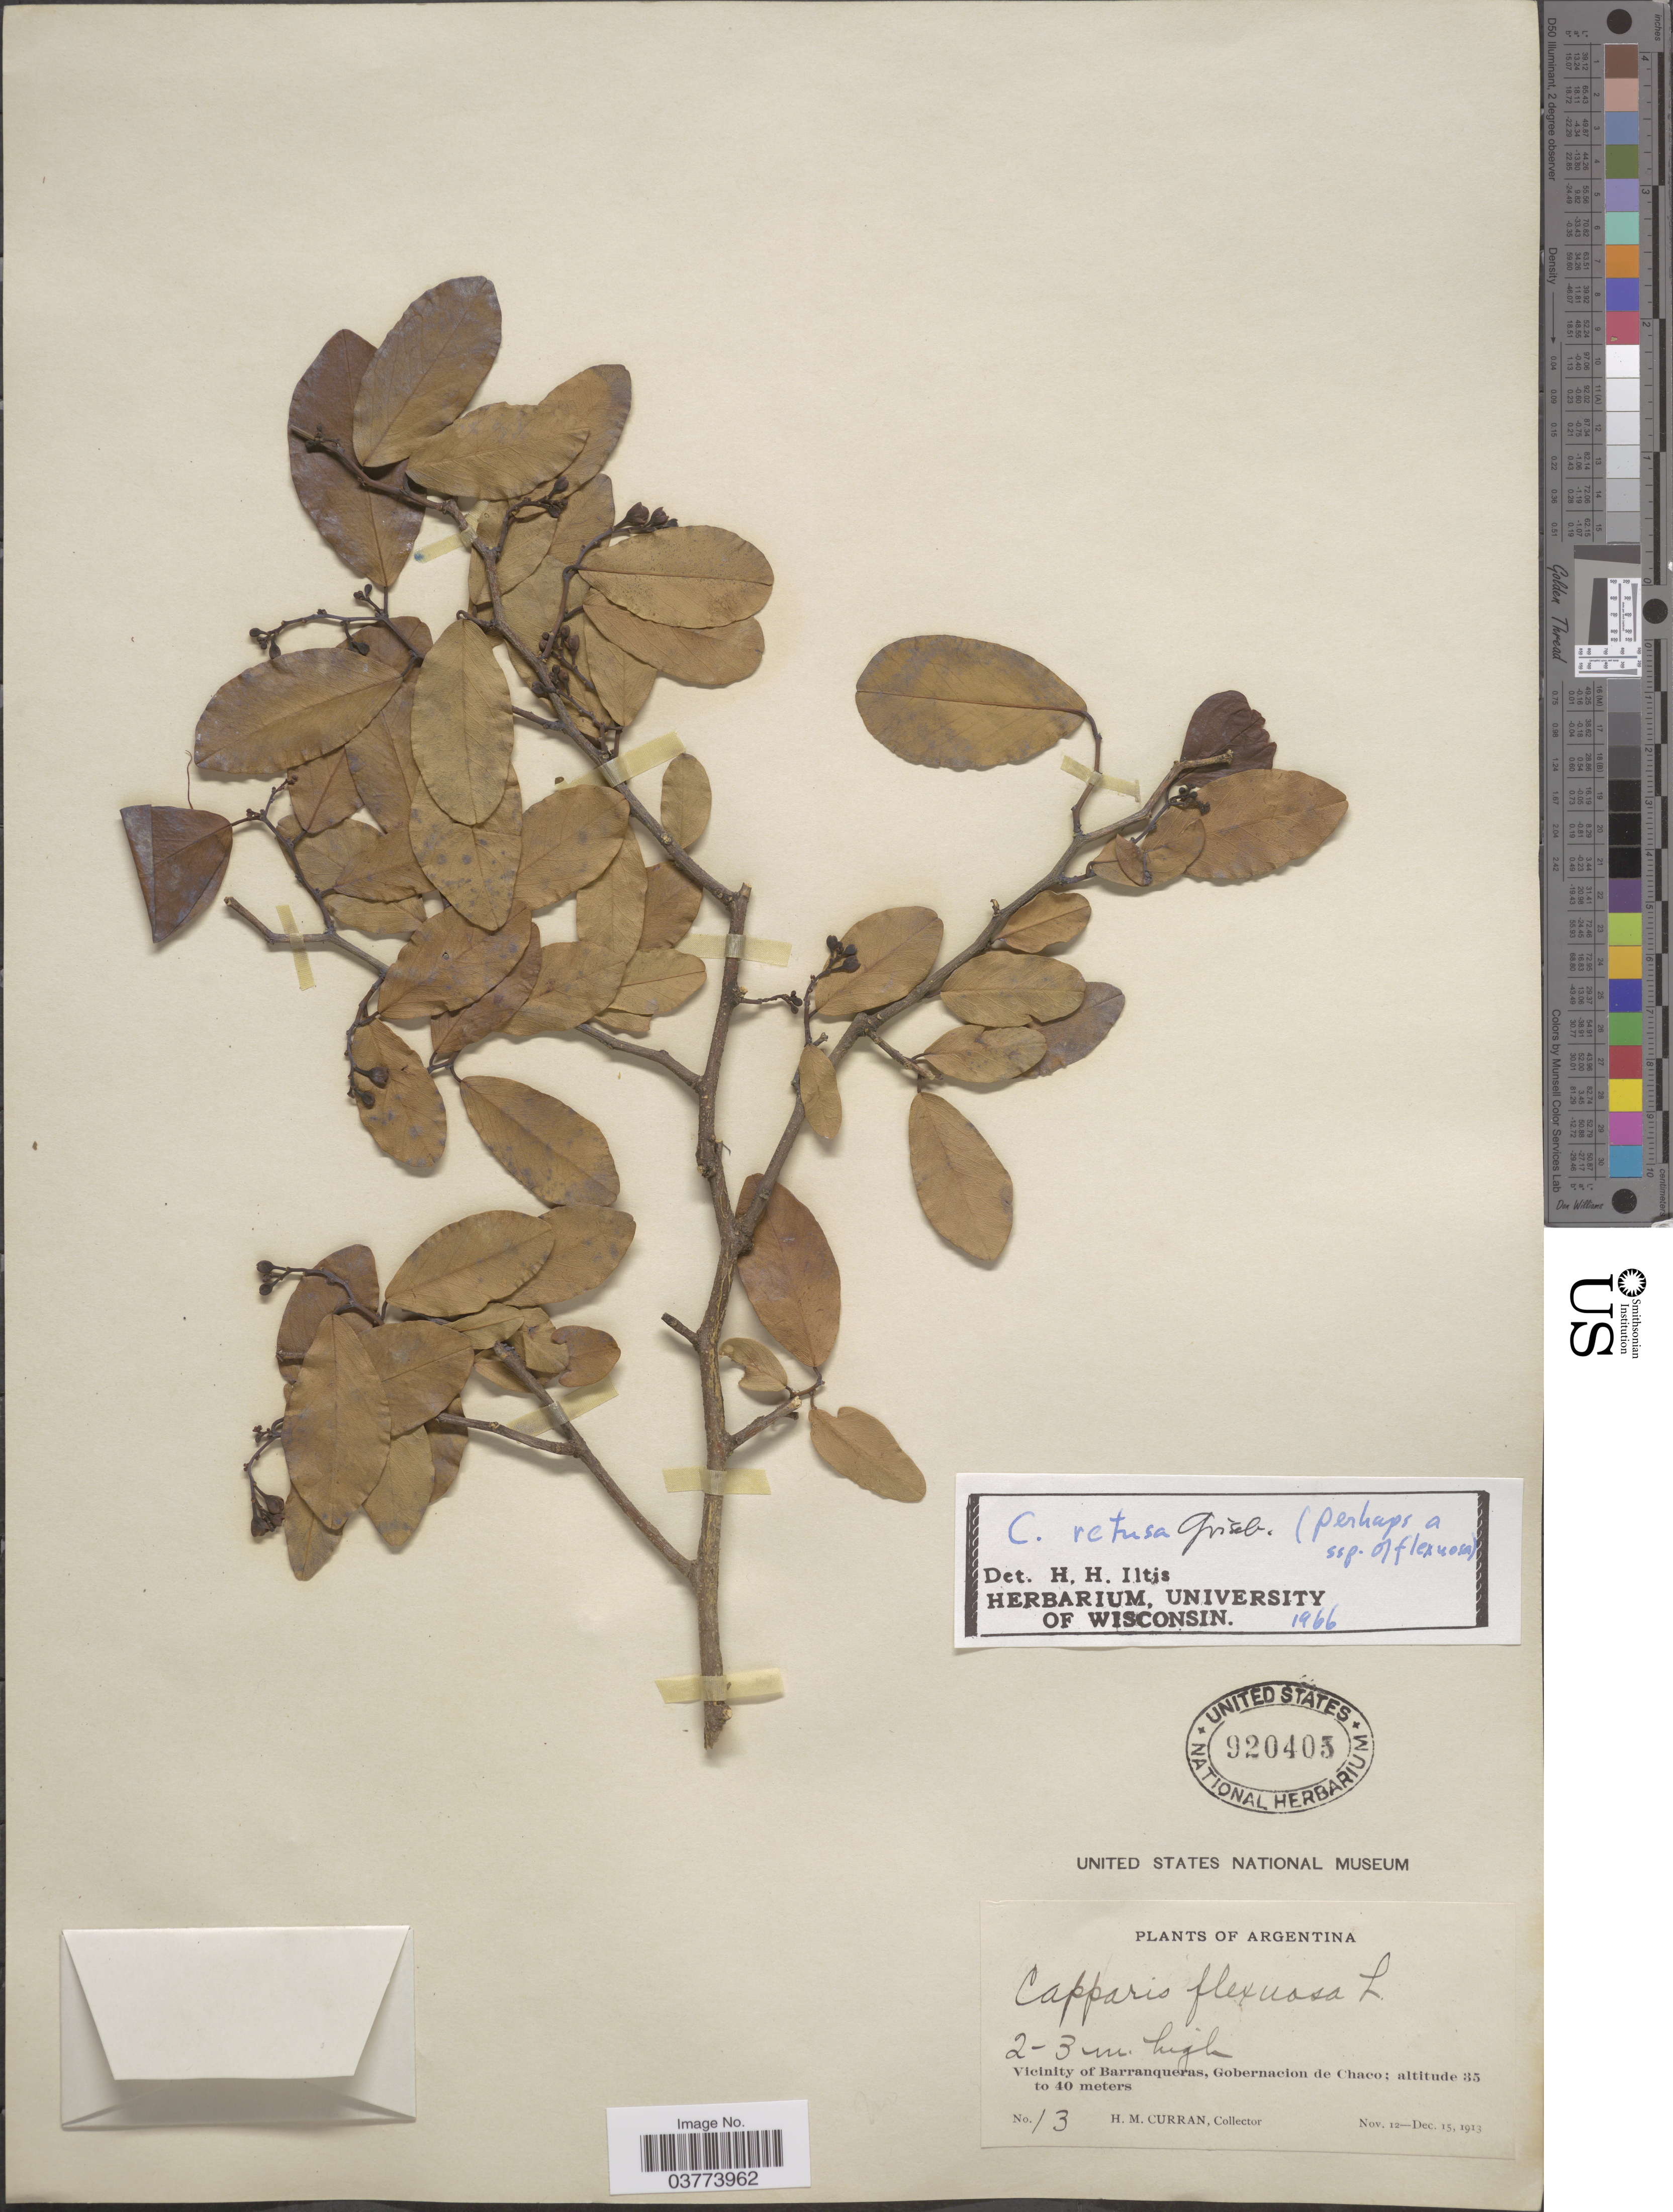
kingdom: Plantae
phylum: Tracheophyta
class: Magnoliopsida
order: Brassicales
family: Capparaceae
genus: Cynophalla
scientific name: Cynophalla retusa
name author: (Griseb.) Cornejo & Iltis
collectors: H. M. Curran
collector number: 13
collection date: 1913-11-12/1913-12-15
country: Argentina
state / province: Chaco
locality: Vicinity of Barranqueras, Gobernacion de Chaco.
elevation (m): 35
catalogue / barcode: US 920403